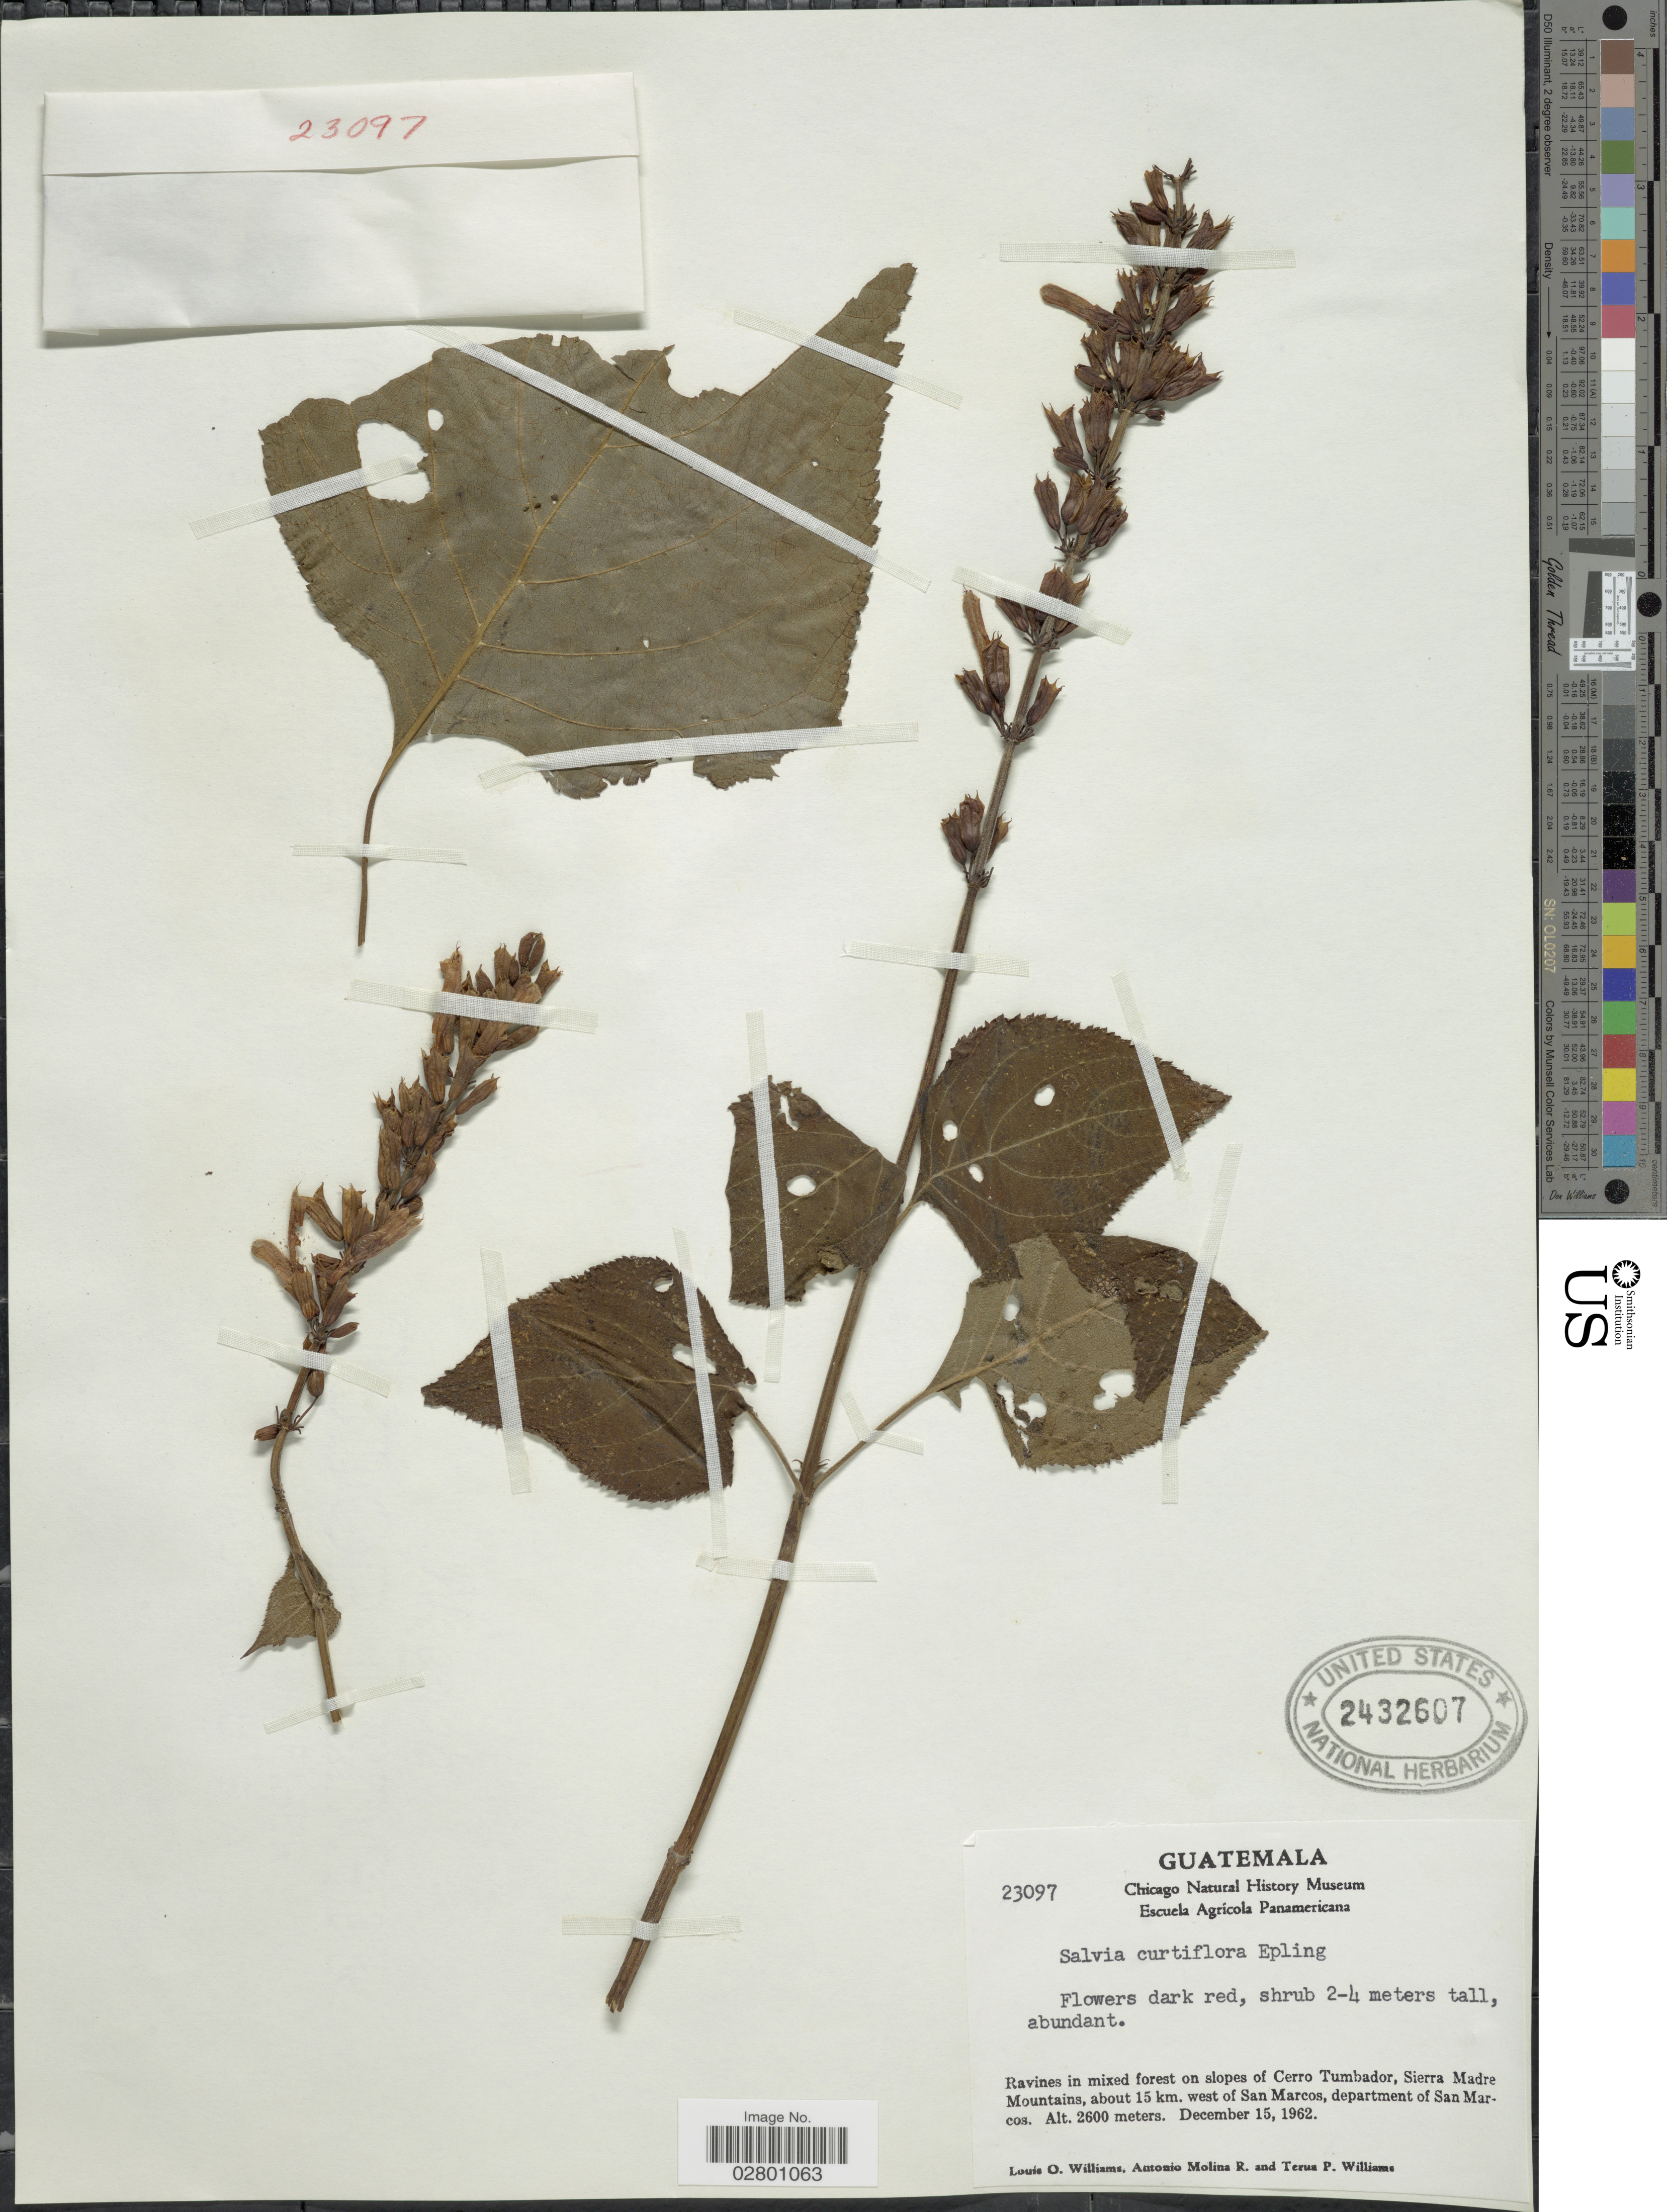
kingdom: Plantae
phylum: Tracheophyta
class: Magnoliopsida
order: Lamiales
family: Lamiaceae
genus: Salvia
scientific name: Salvia curtiflora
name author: Epling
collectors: L. O. Williams, A. Molina R. & T. P. Williams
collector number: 23097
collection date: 1962-12-15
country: Guatemala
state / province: San Marcos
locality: Ravines in mixed forest on slopes of Cerro Tumbador, Sierra Madre Mountains, about 15 km. west of San Marcos, department of San Marcos.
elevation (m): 2600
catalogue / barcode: US 2432607